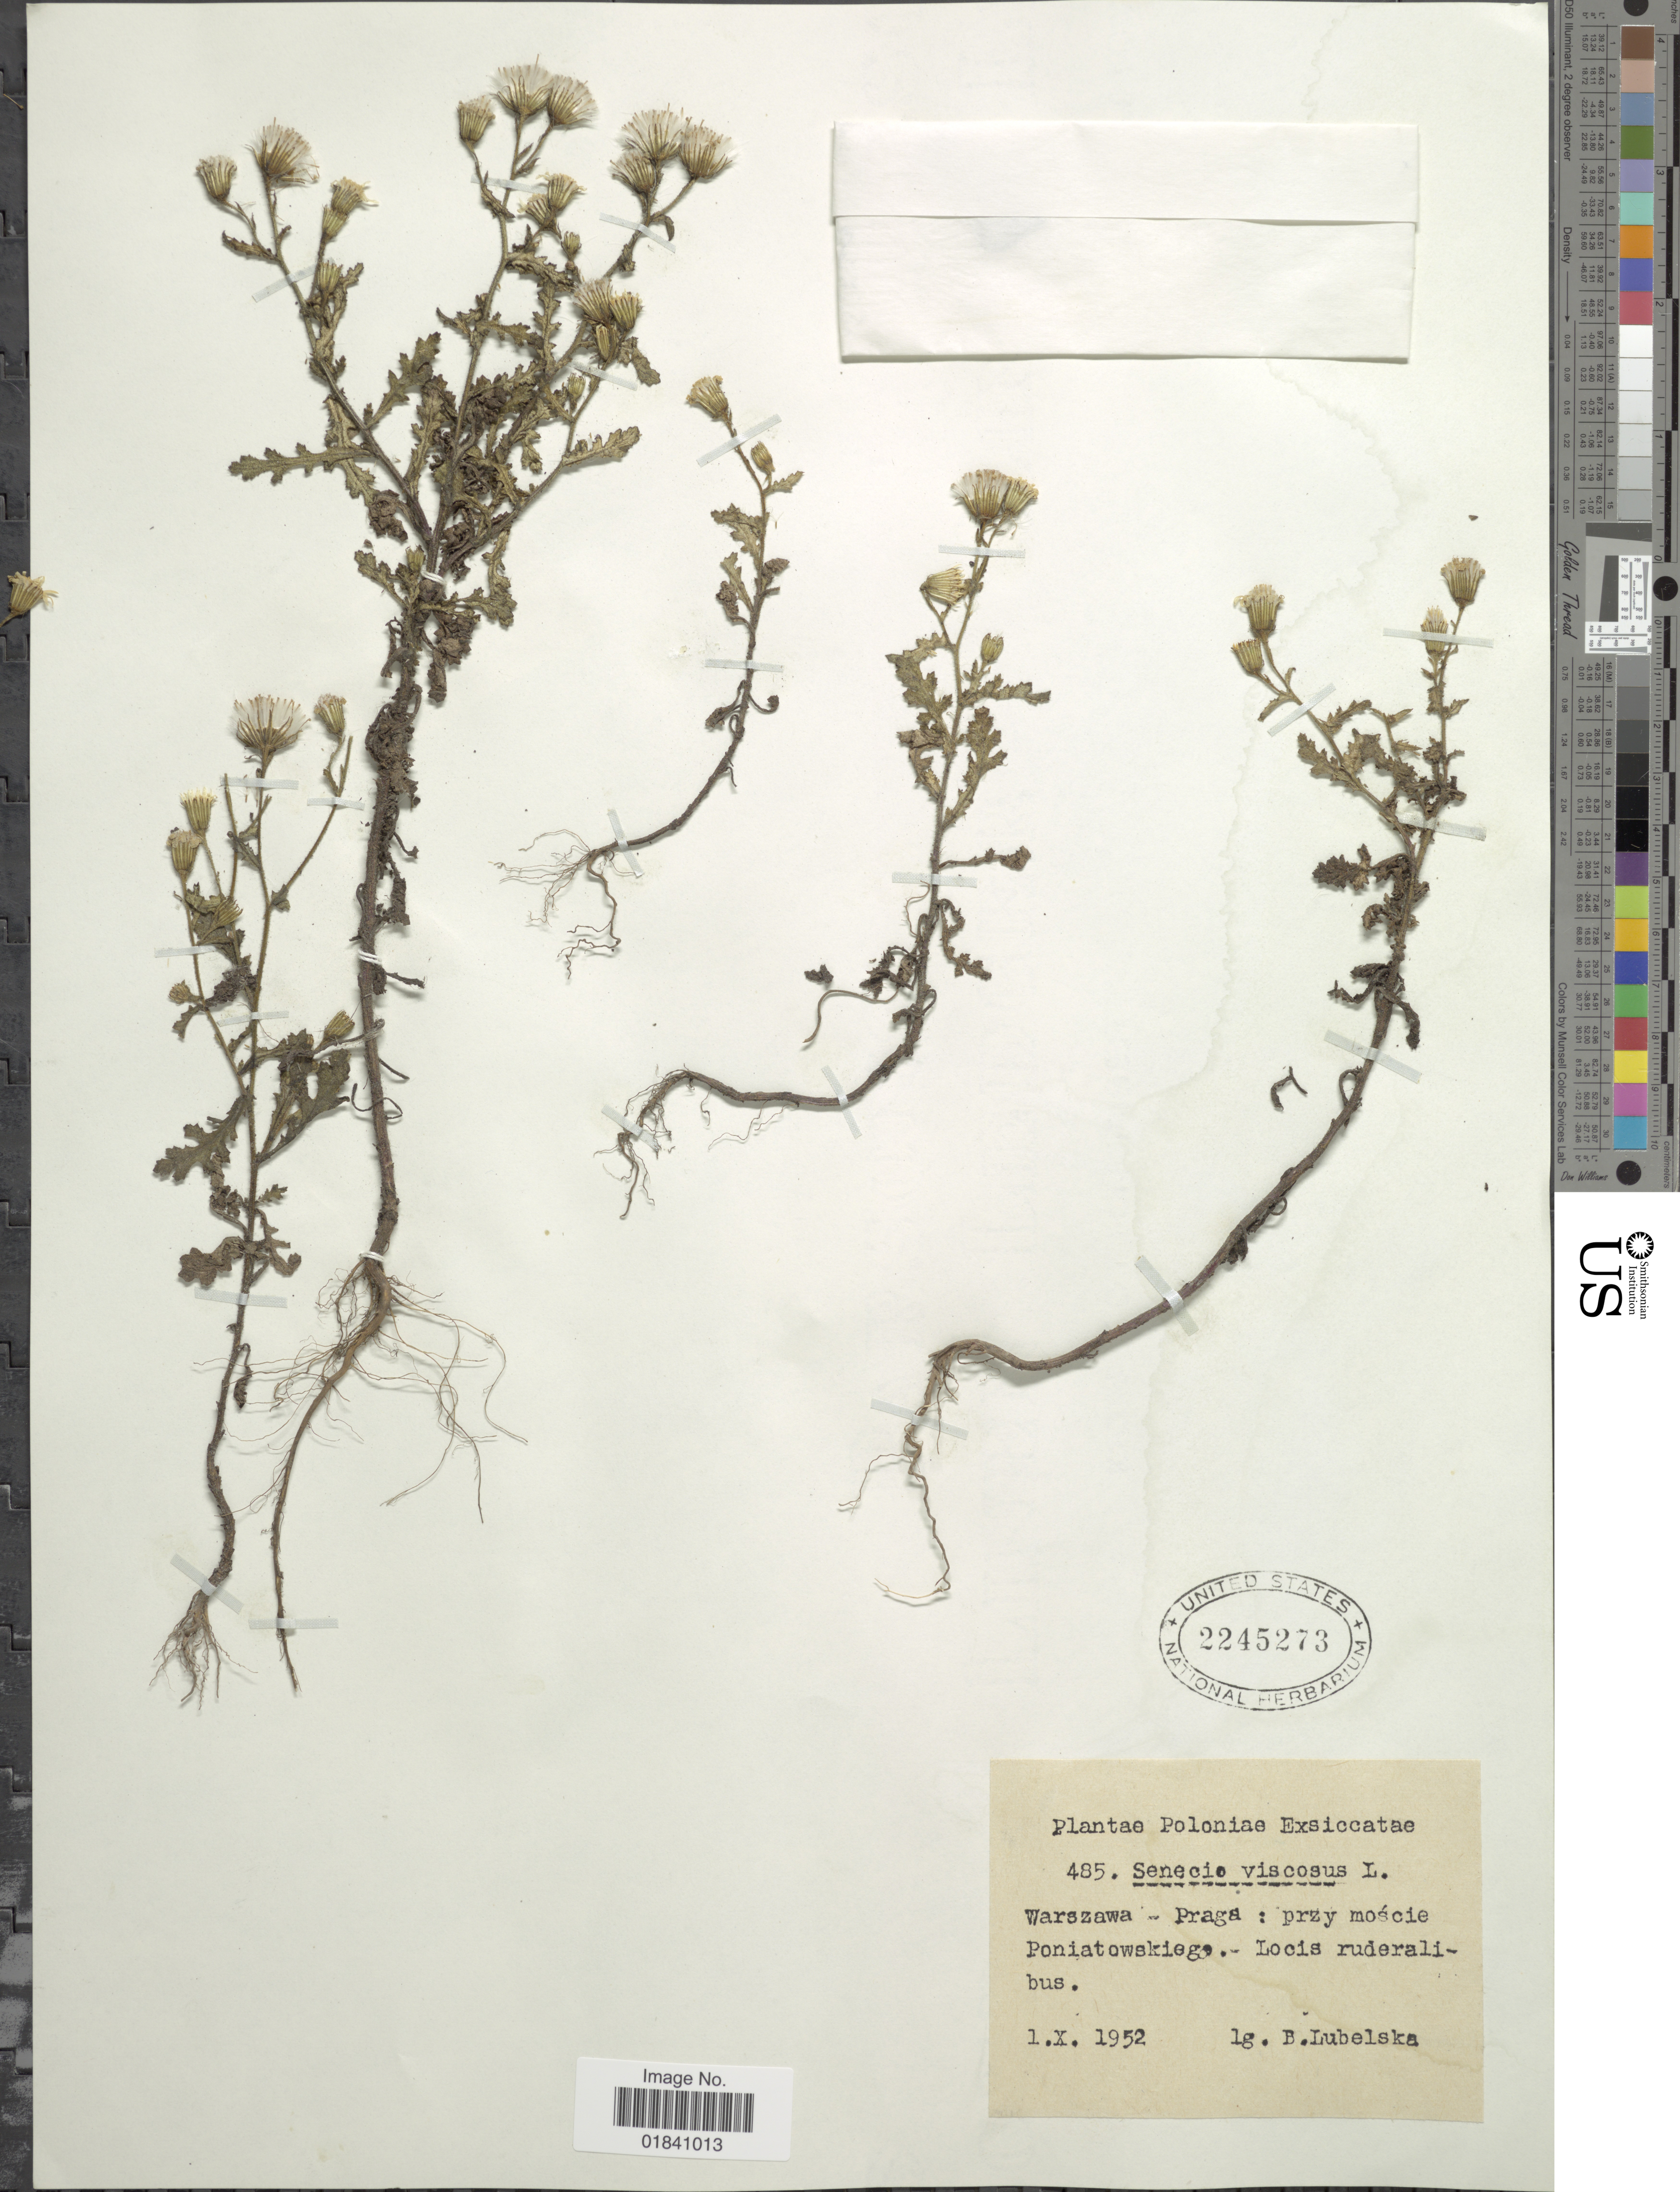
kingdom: Plantae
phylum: Tracheophyta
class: Magnoliopsida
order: Asterales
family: Asteraceae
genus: Senecio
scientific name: Senecio viscosus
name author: L.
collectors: B. Lubelska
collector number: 485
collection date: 1952-10-01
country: Poland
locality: Warszawa - Praga: przy moscie Poniatowskiege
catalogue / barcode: US 2245273